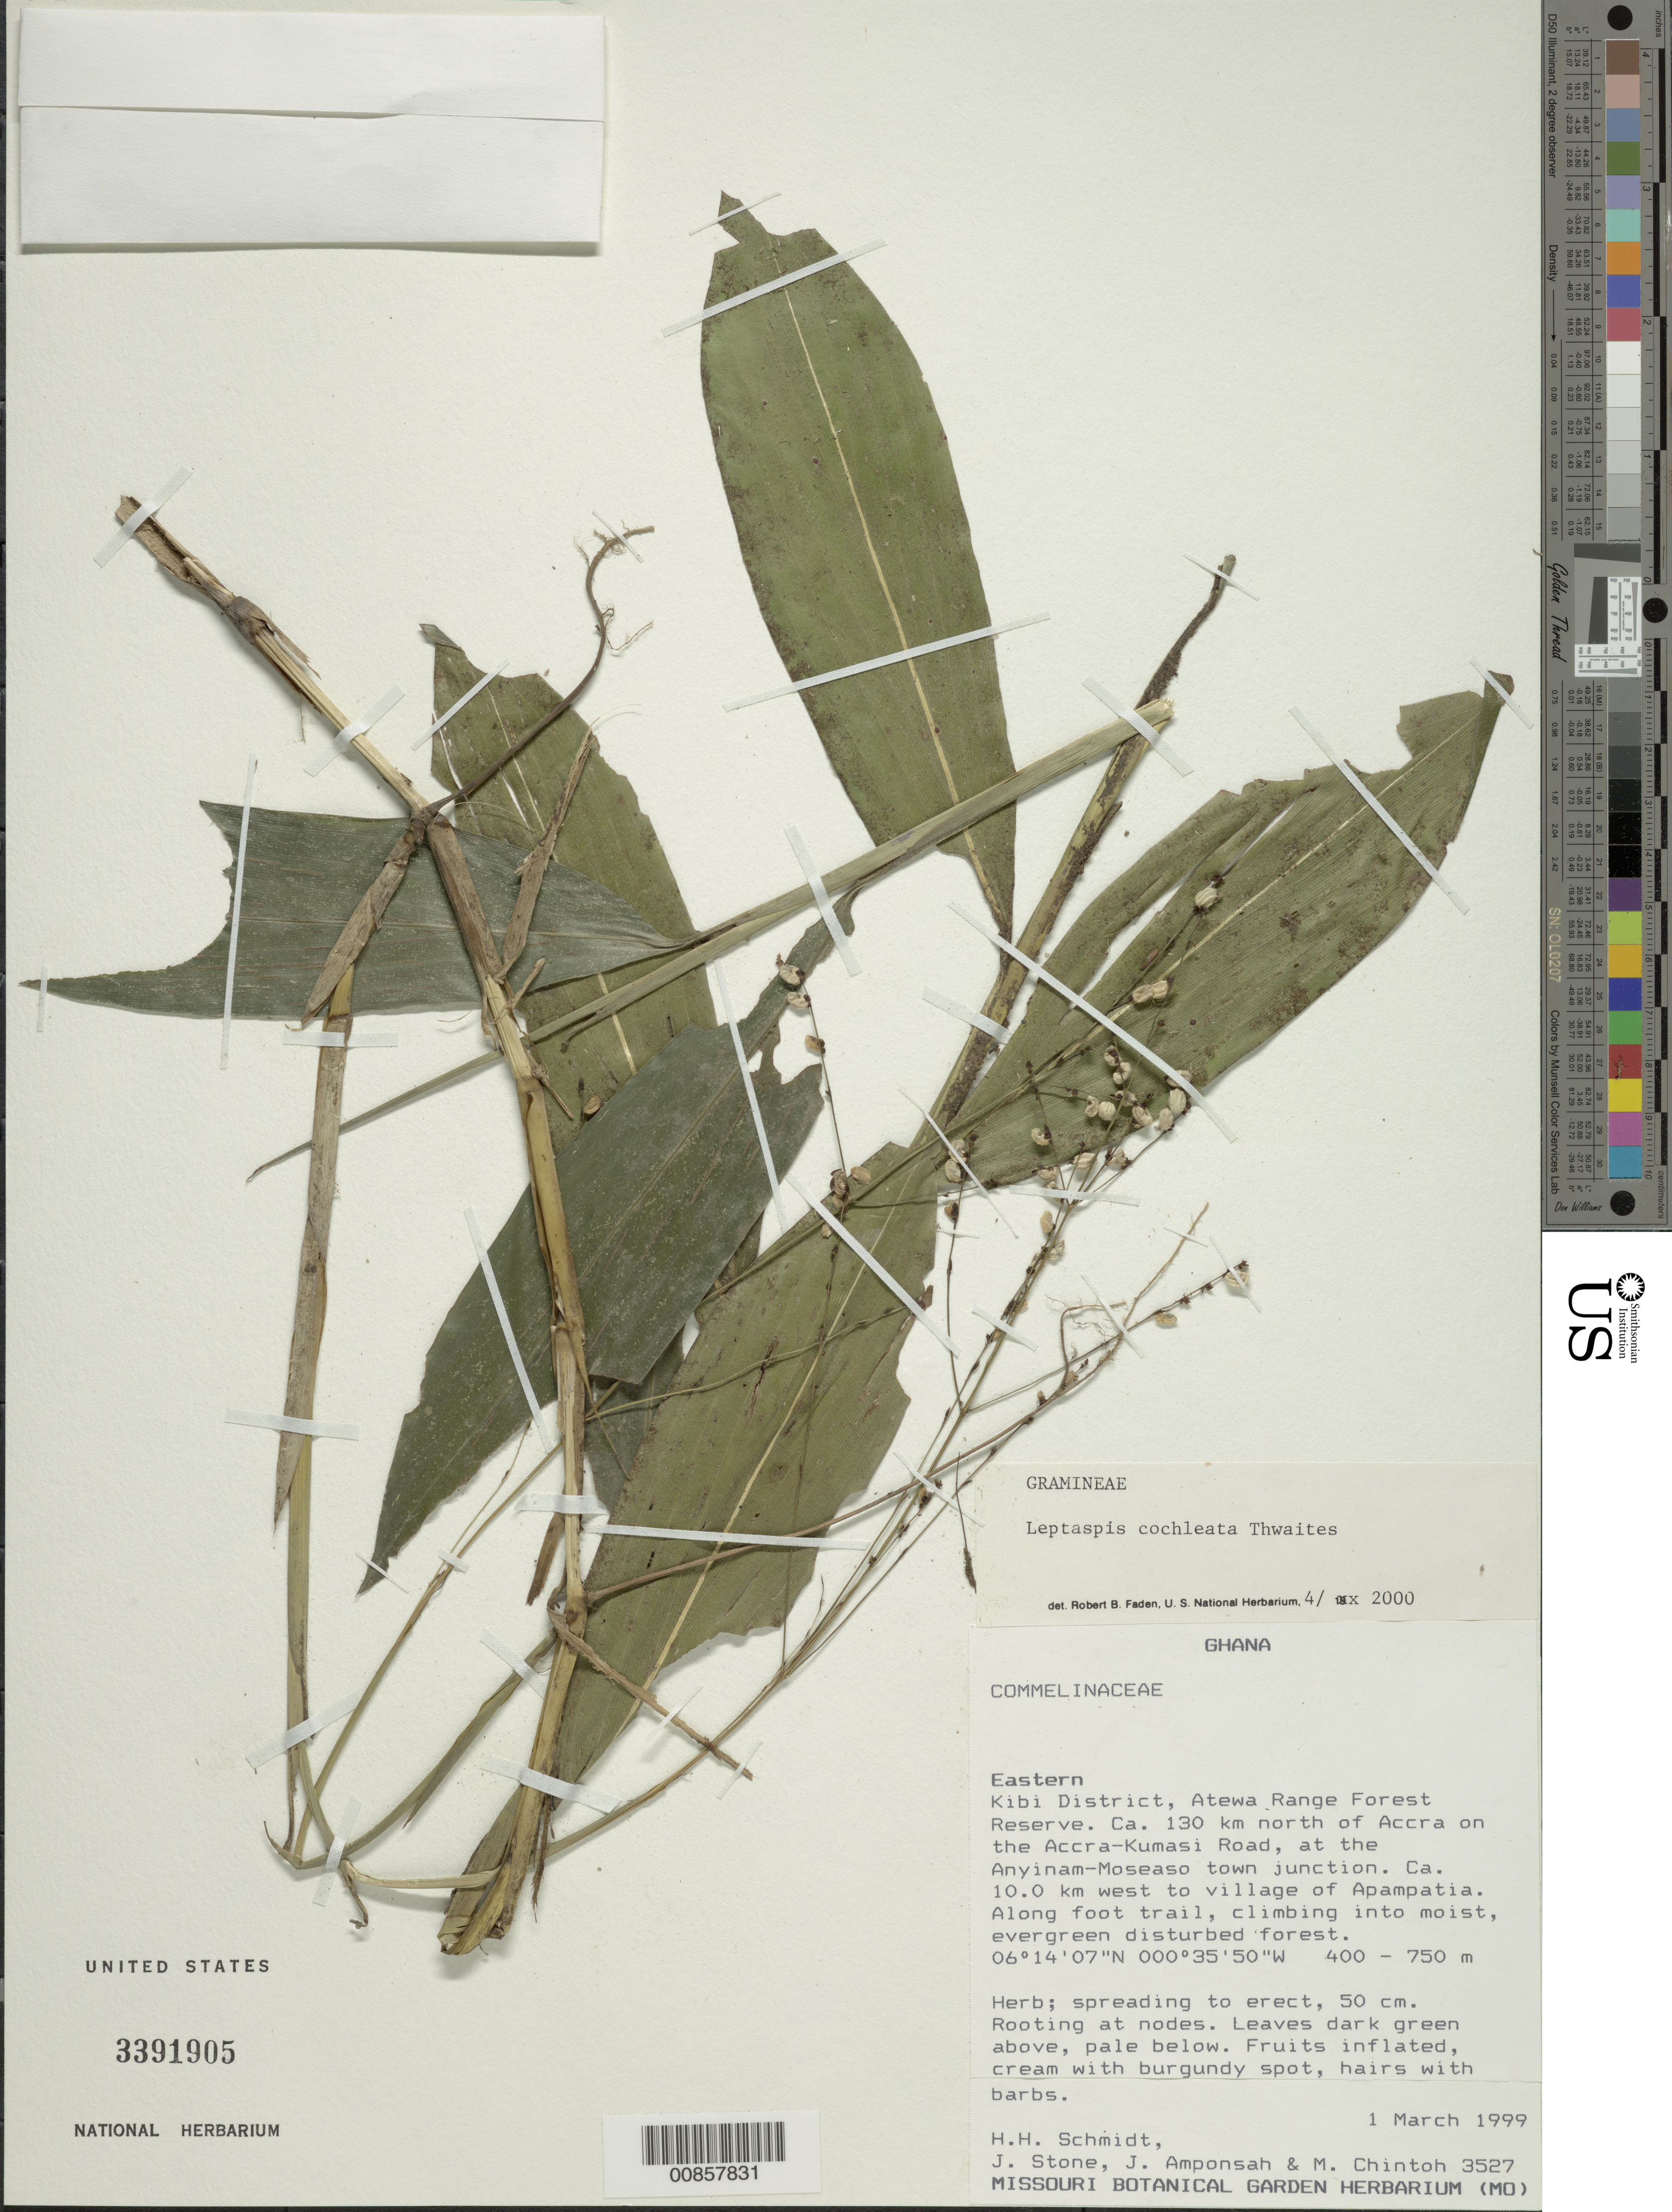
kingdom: Plantae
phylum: Tracheophyta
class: Liliopsida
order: Poales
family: Poaceae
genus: Leptaspis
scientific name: Leptaspis cochleata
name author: Thwaites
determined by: Faden, Robert B., (US), Smithsonian Institution - National Museum of Natural History (UNITED STATES)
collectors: H. H. Schmidt, J. Stone, J. Amponsah & M. Chintoh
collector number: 3527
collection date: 1999-03-01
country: Ghana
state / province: Eastern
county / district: Kibi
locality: Atewa Range Forest Reserve. ca 130 km N of Accra on the Accra-Kumasi road, at the Anyinam-Moseaso town junction. Ca. 10.0 km W to village of Apampatia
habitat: Moist evergreen disturbed forest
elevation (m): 400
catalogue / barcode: US 3391905